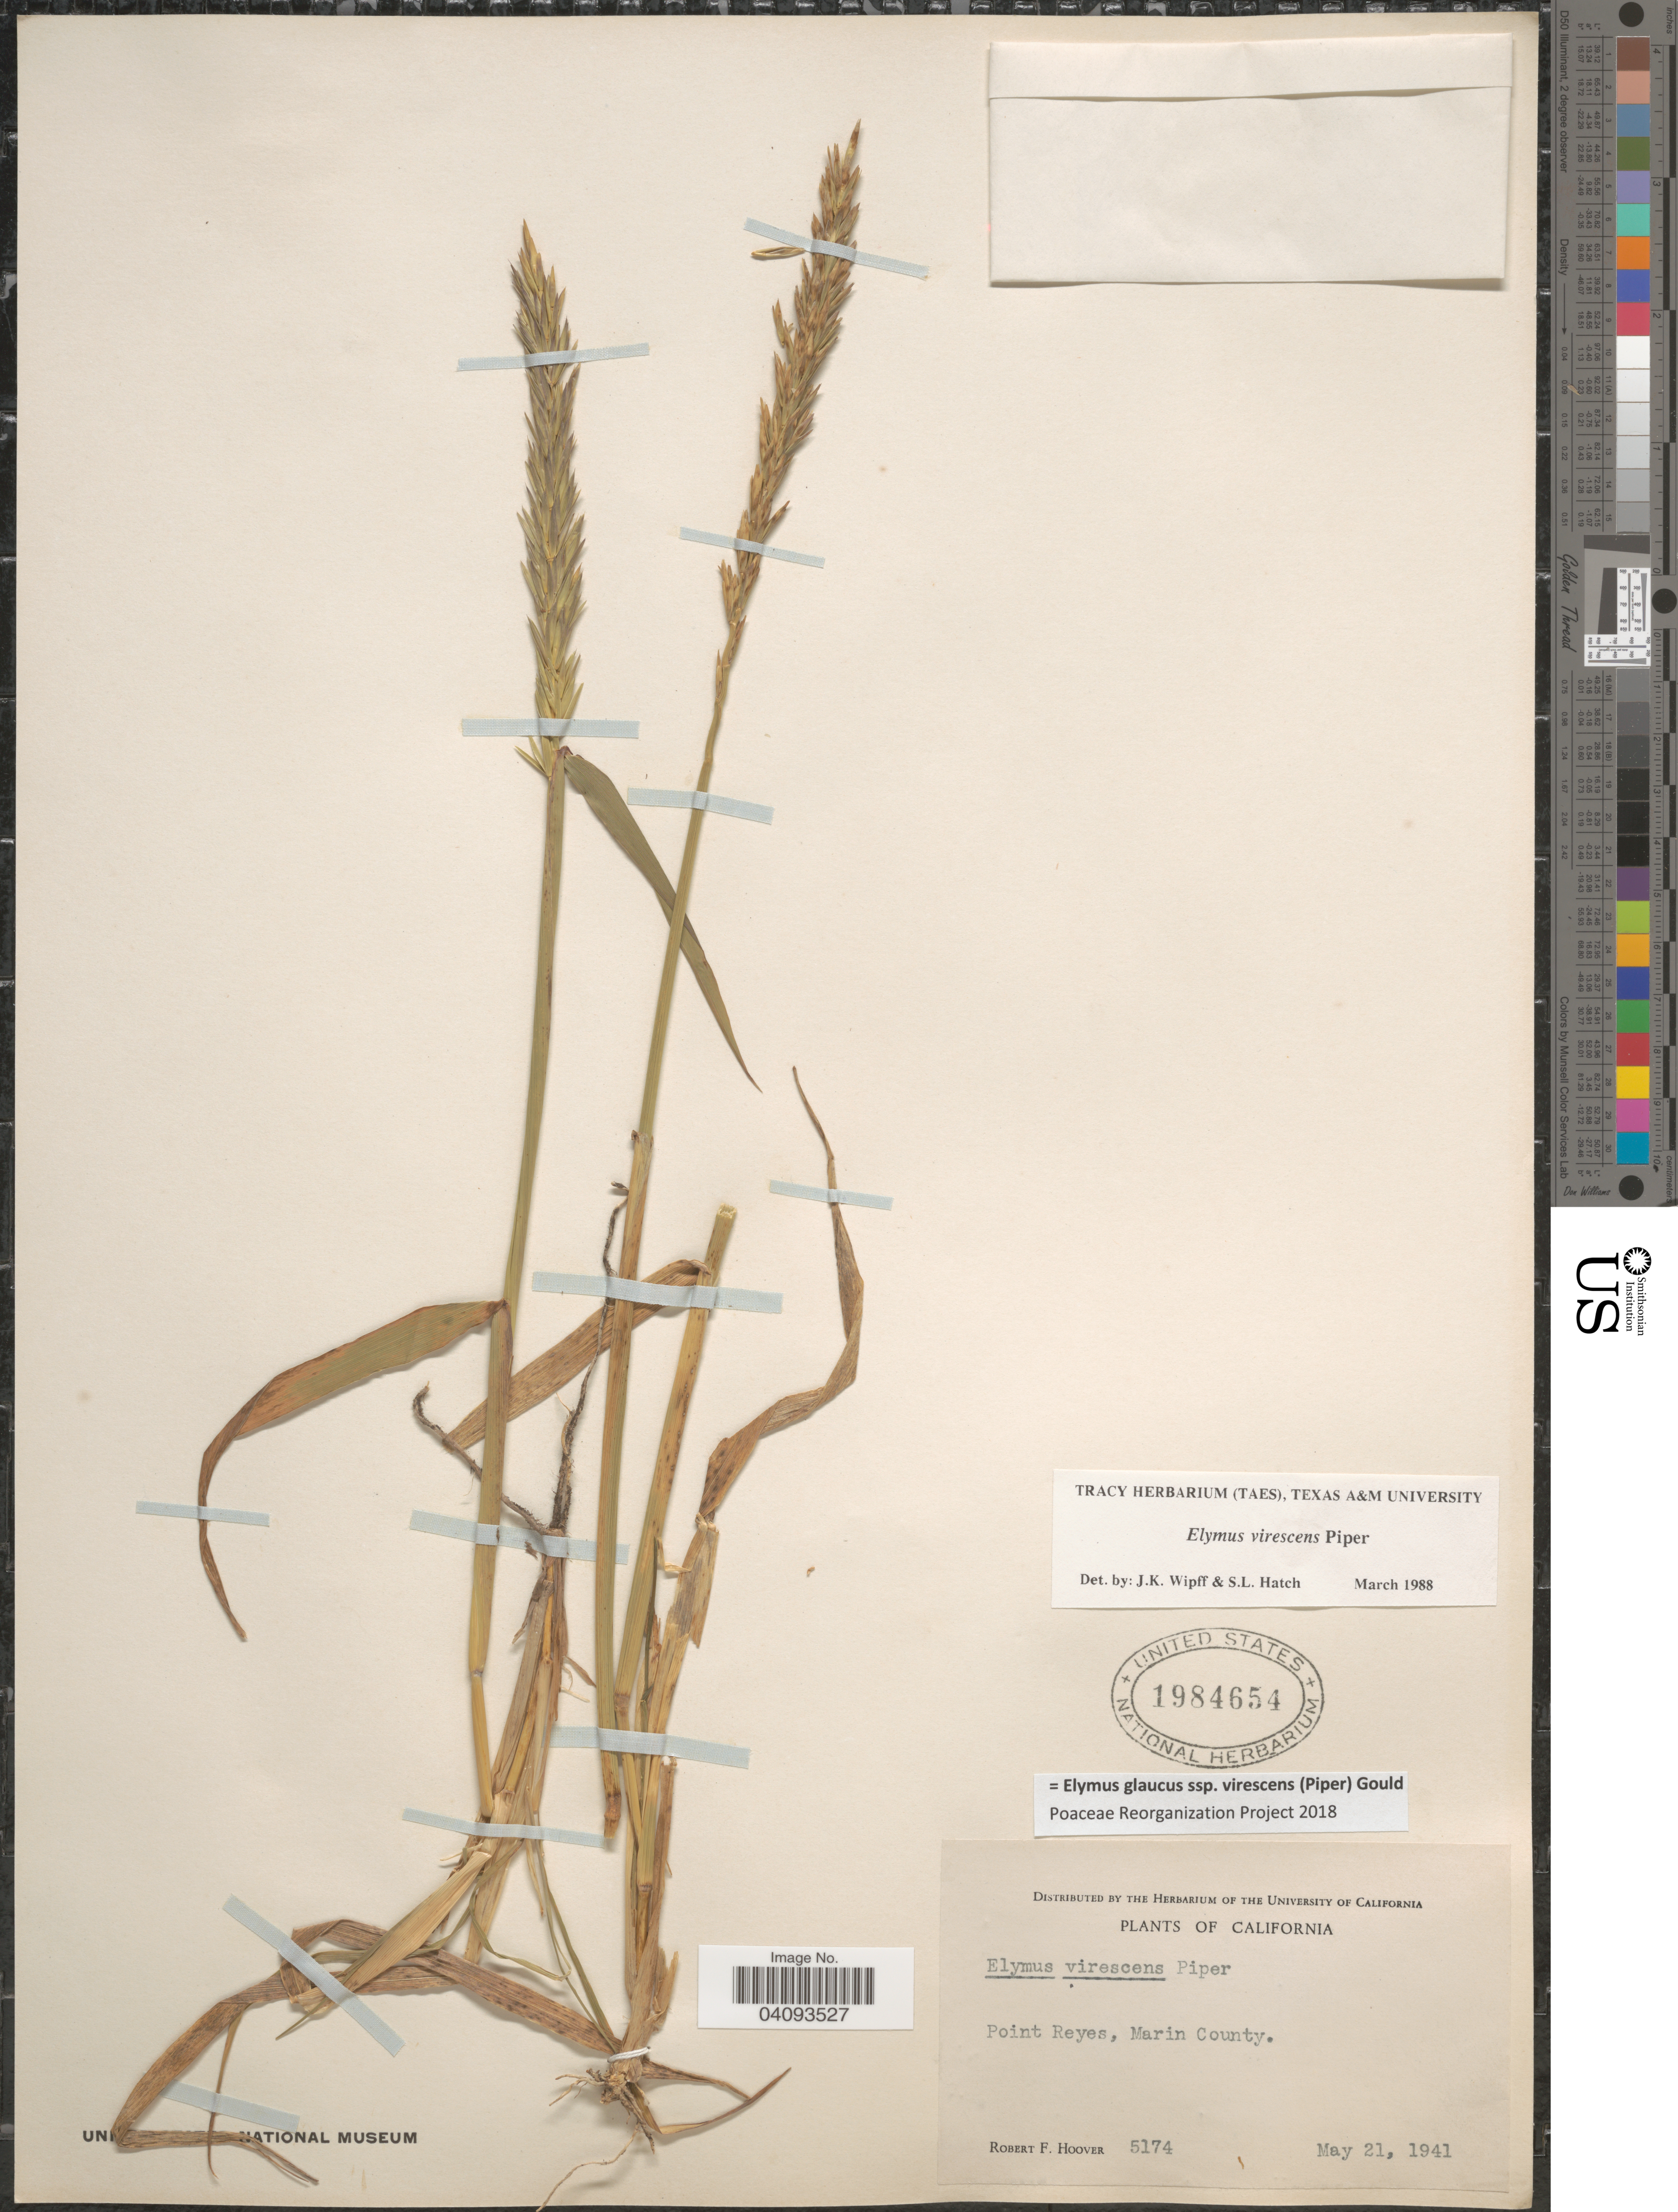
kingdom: Plantae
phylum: Tracheophyta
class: Liliopsida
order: Poales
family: Poaceae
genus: Elymus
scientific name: Elymus glaucus subsp. virescens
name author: (Piper) Gould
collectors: R. F. Hoover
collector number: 5174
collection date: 1941-05-21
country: United States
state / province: California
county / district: Marin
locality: Point Reyes, Marin County.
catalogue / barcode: US 1984654